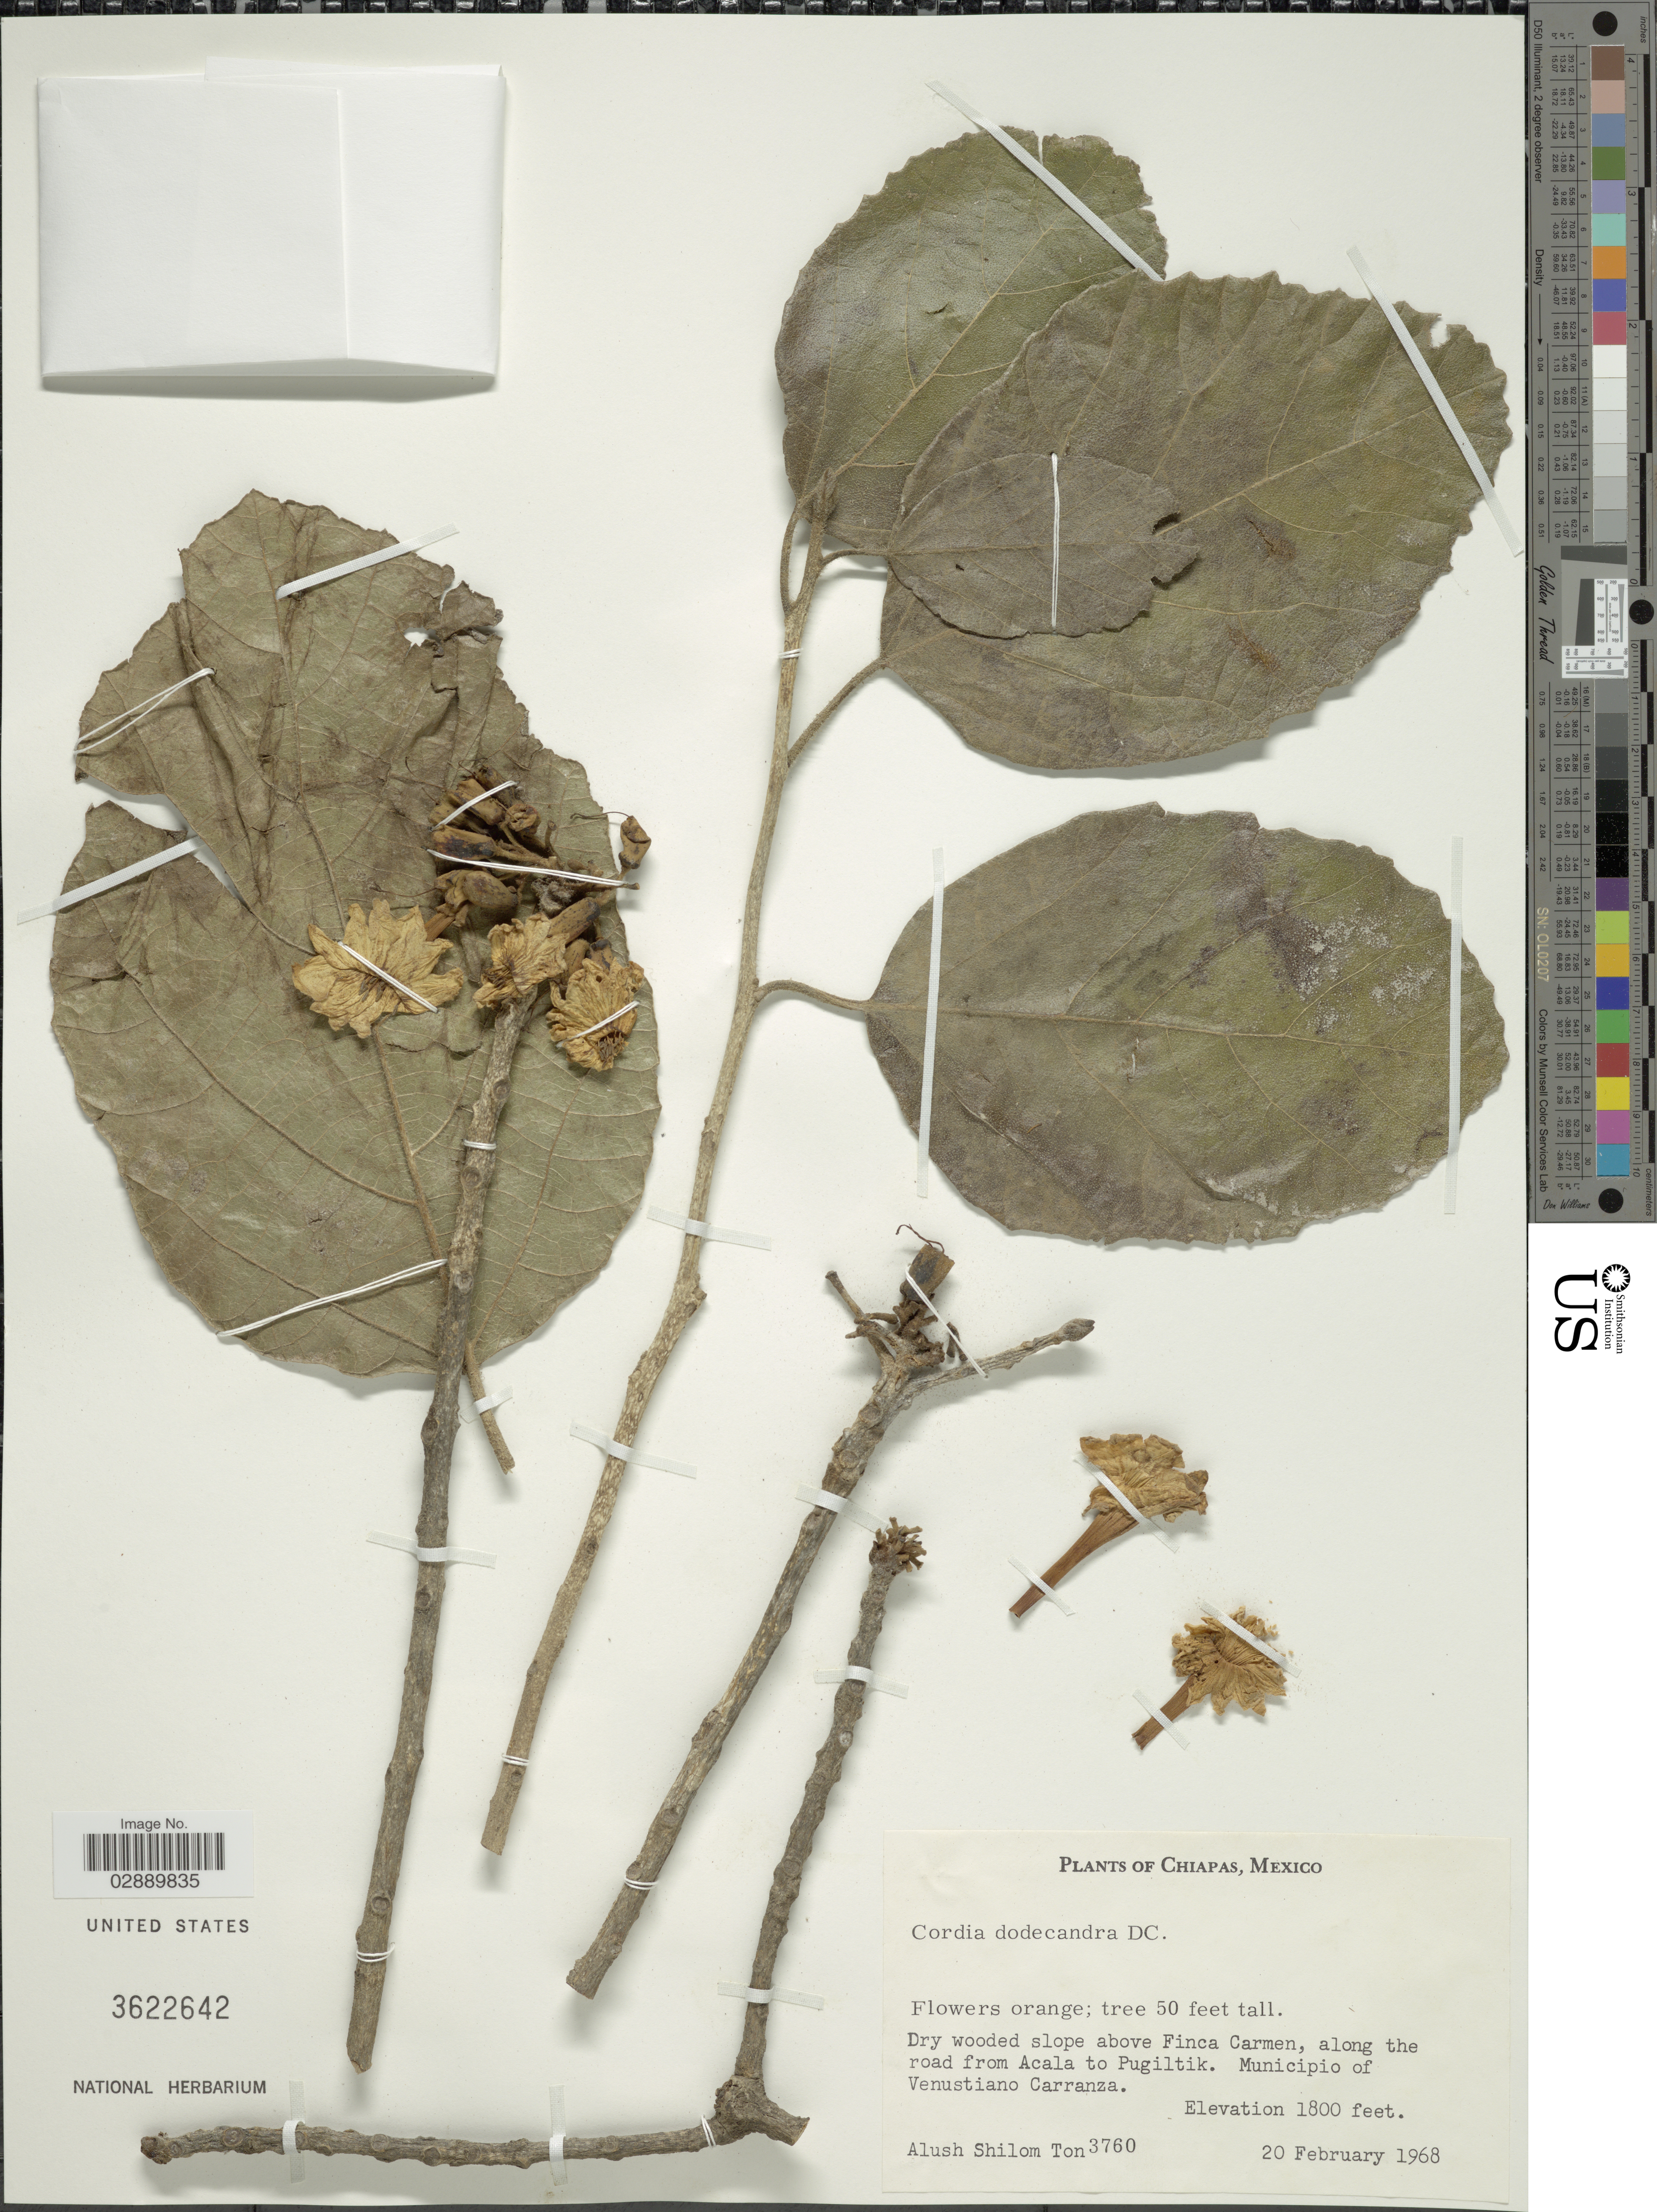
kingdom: Plantae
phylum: Tracheophyta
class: Magnoliopsida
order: Boraginales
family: Cordiaceae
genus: Cordia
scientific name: Cordia dodecandra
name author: A. DC.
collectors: A. M. Ton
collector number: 3760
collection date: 1968-02-20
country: Mexico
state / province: Chiapas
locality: Dry wooded slope above Finca Carmen, along the road from Acala to Pugiltik. Municipio of Venustiano Carranza.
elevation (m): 549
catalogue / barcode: US 3622642